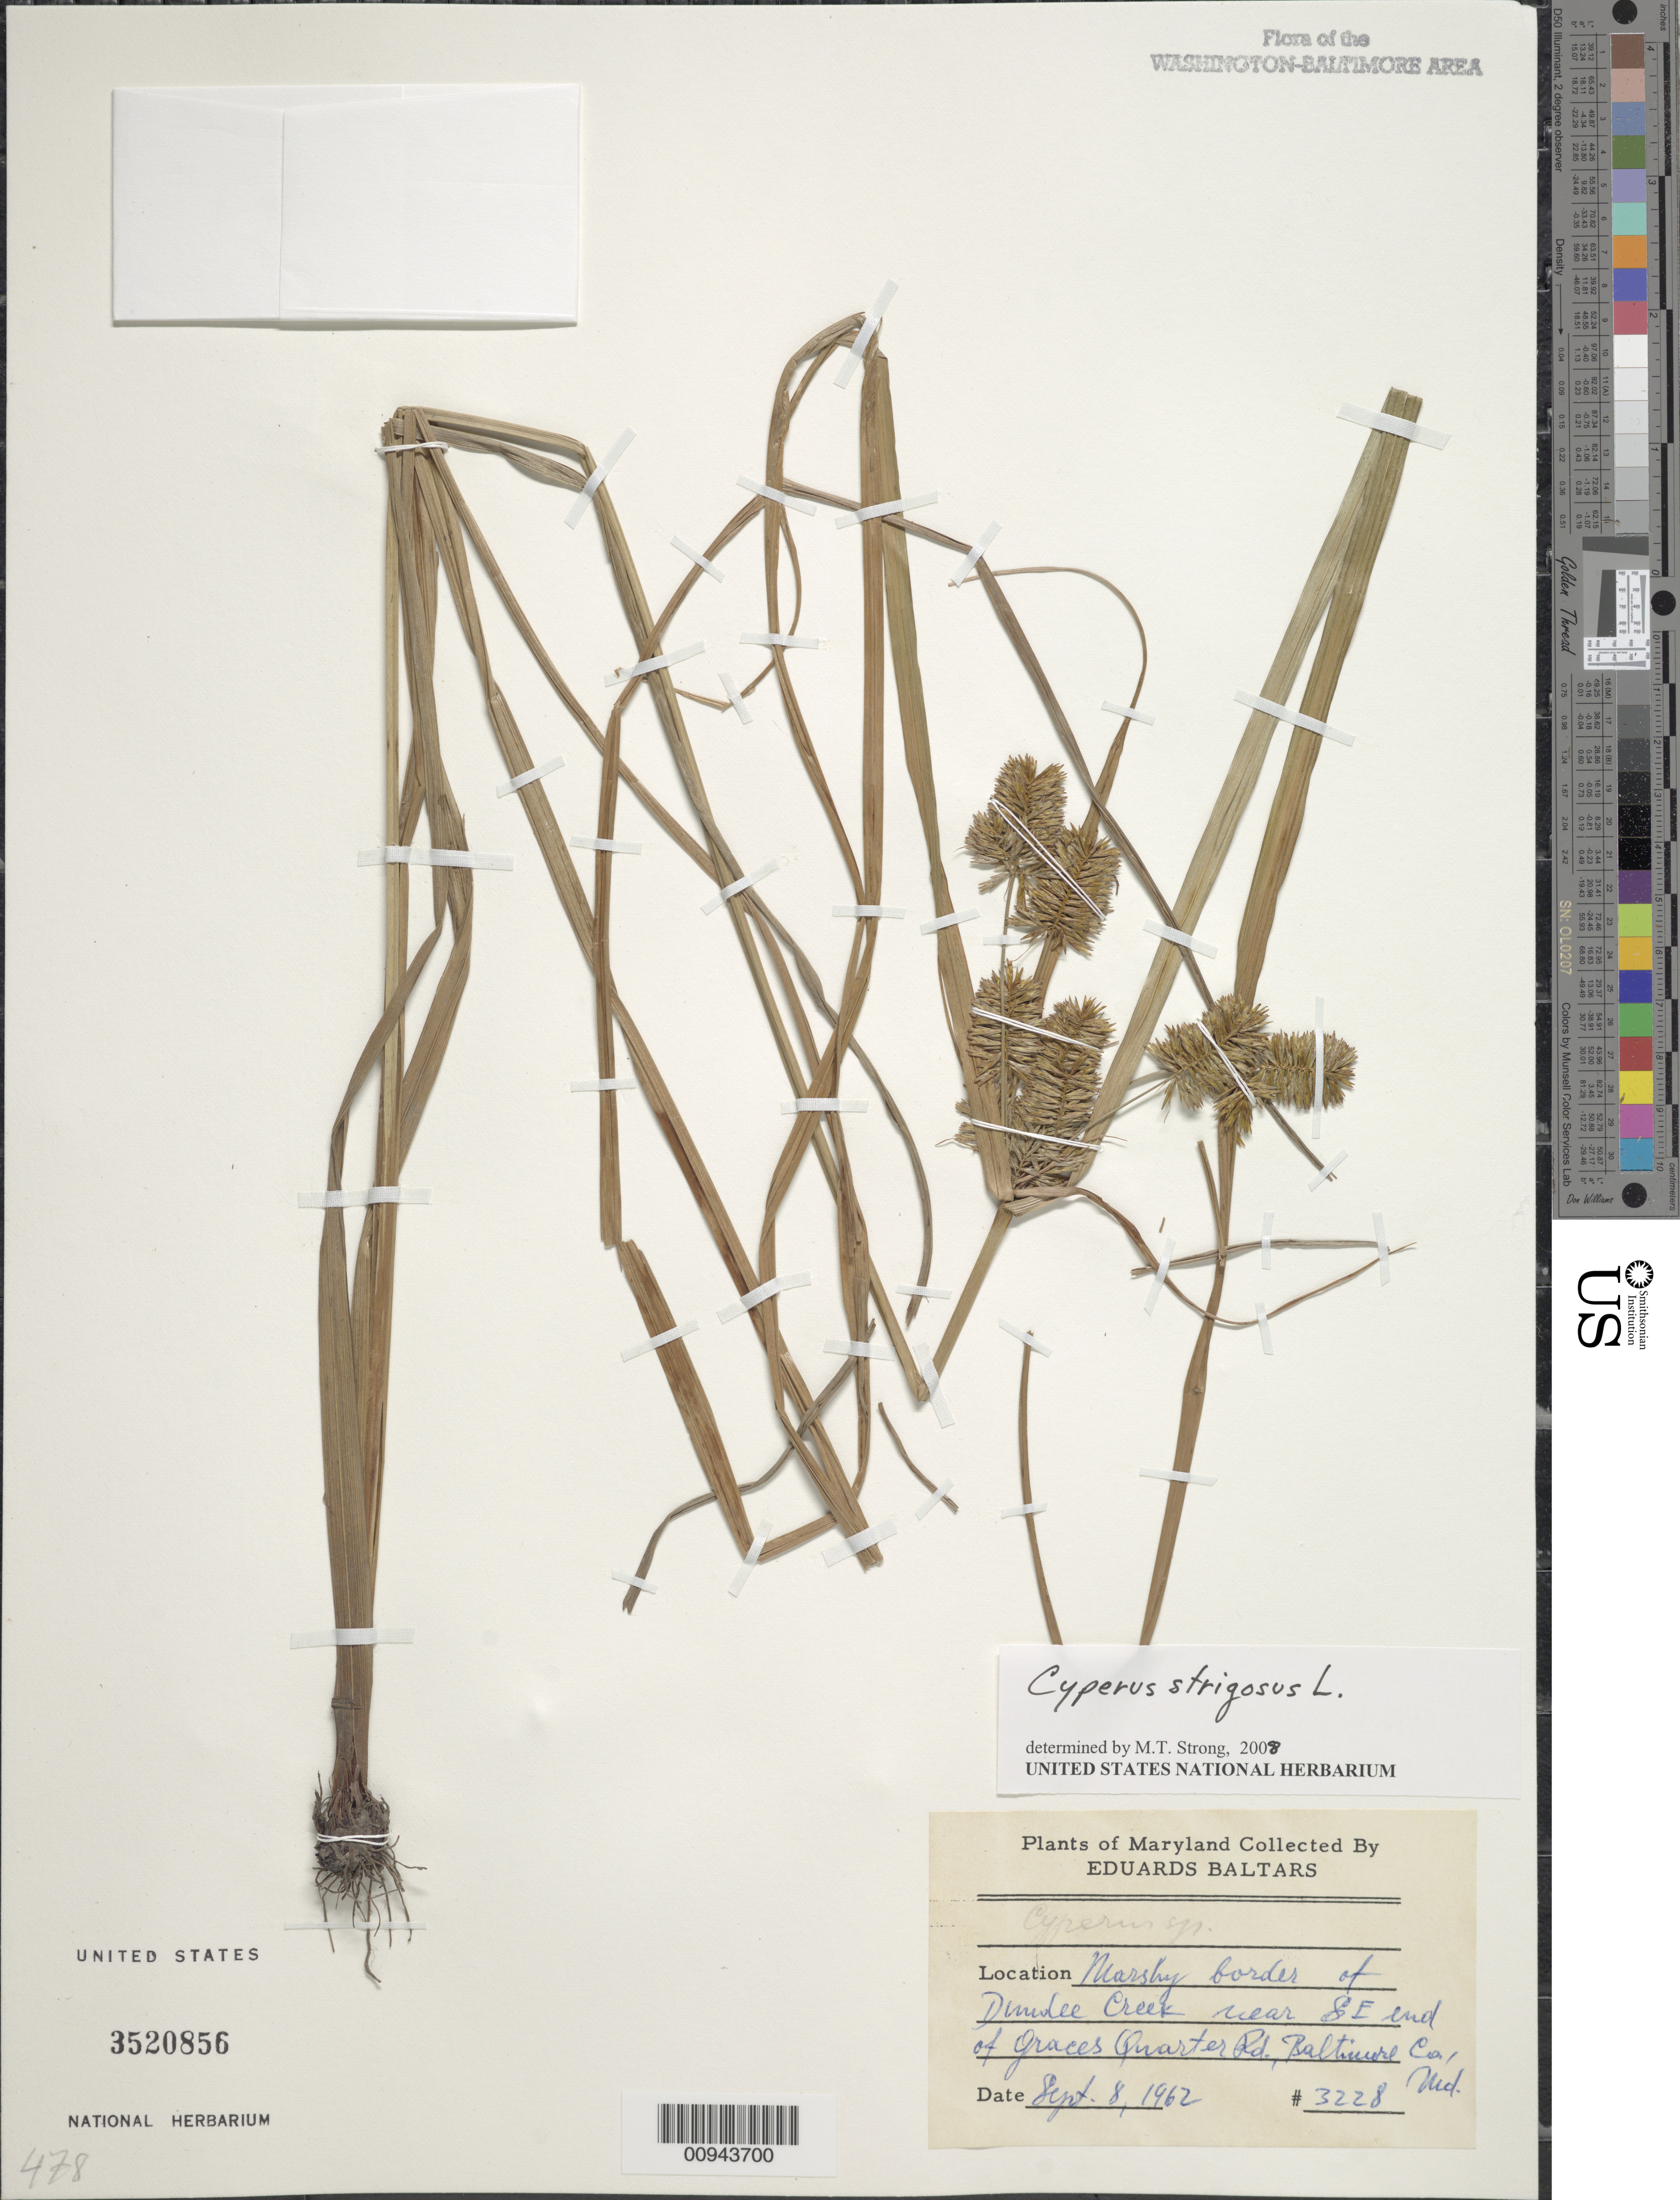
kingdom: Plantae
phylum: Tracheophyta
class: Liliopsida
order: Poales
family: Cyperaceae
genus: Cyperus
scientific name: Cyperus strigosus L.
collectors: E. Baltars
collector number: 3228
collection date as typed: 08 Sep 1962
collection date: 1962-09-08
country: United States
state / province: Maryland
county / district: Baltimore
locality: Dundee Creek near SE end of Graces Quarter Rd.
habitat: marshy border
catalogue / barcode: US 3520856